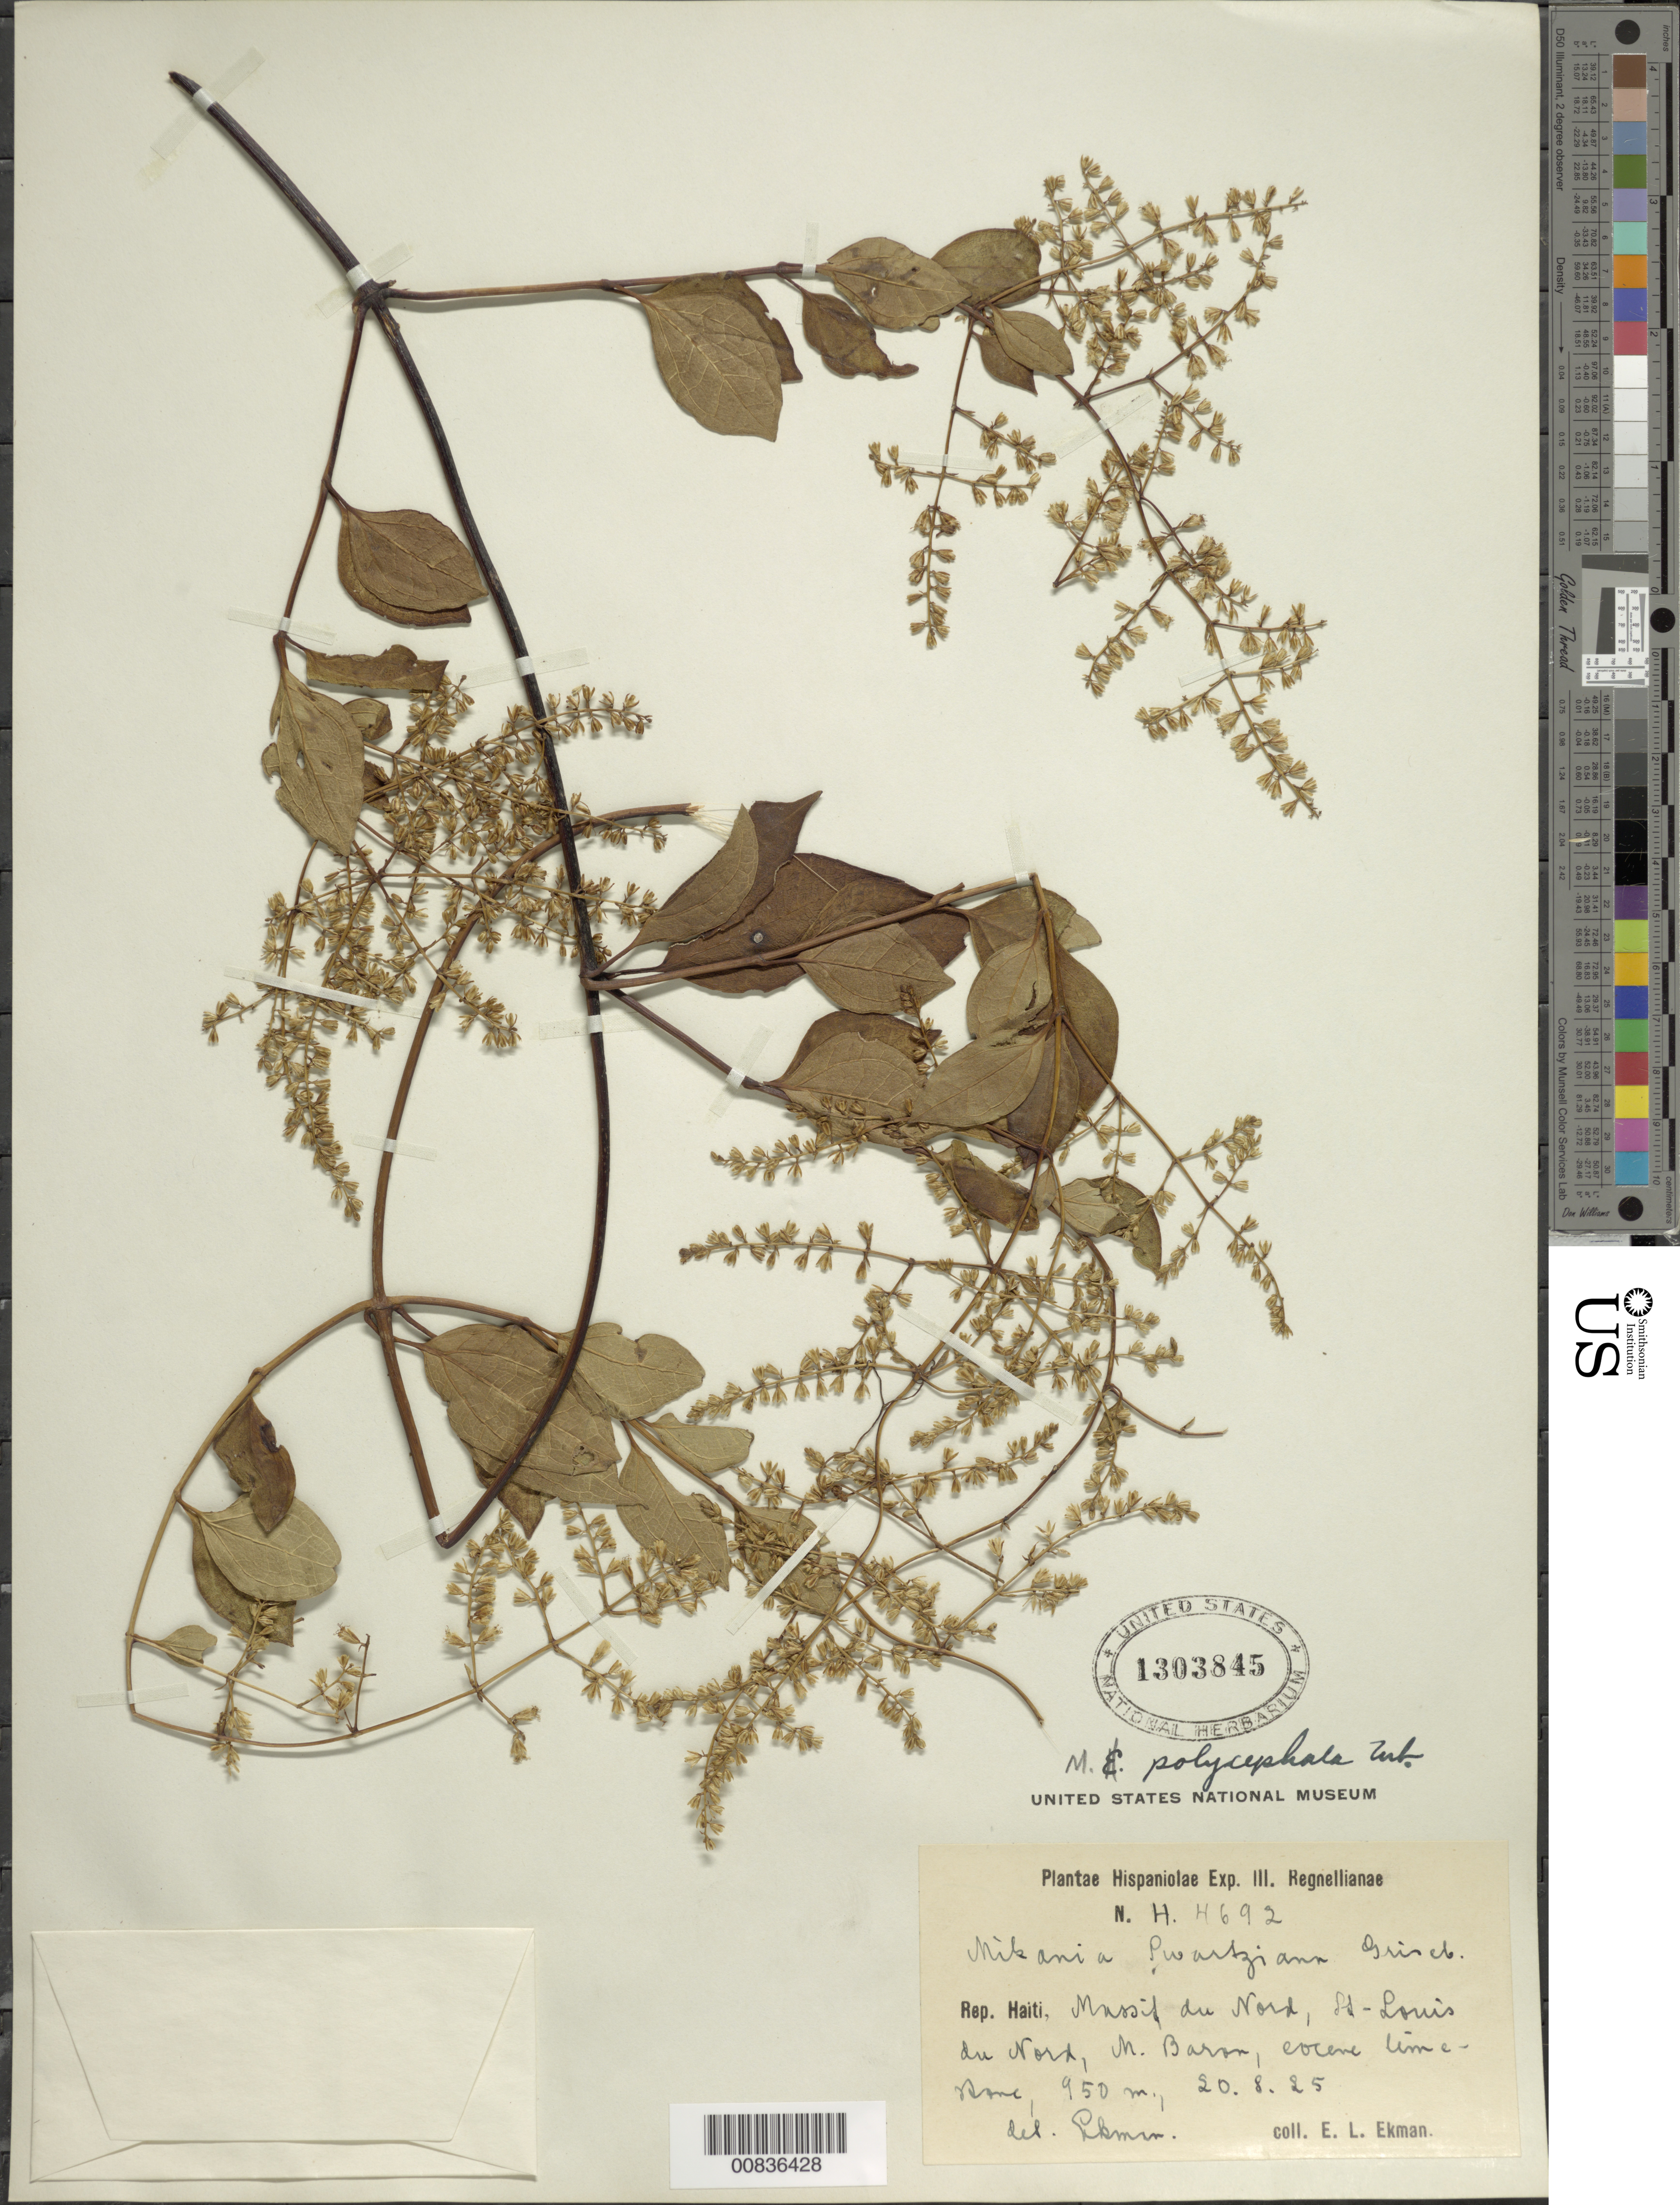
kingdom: Plantae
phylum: Tracheophyta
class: Magnoliopsida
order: Asterales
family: Asteraceae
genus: Mikania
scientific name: Mikania polycephala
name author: Urb. & Nied.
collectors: E. L. Ekman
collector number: H 4692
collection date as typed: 20 Aug 1925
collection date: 1925-08-20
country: Haiti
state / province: Nord-Ouest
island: Hispaniola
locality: Massif du Nord, St-Louis du Nord, M. Baron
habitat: Eocene limestone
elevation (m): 950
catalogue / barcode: US 1303845